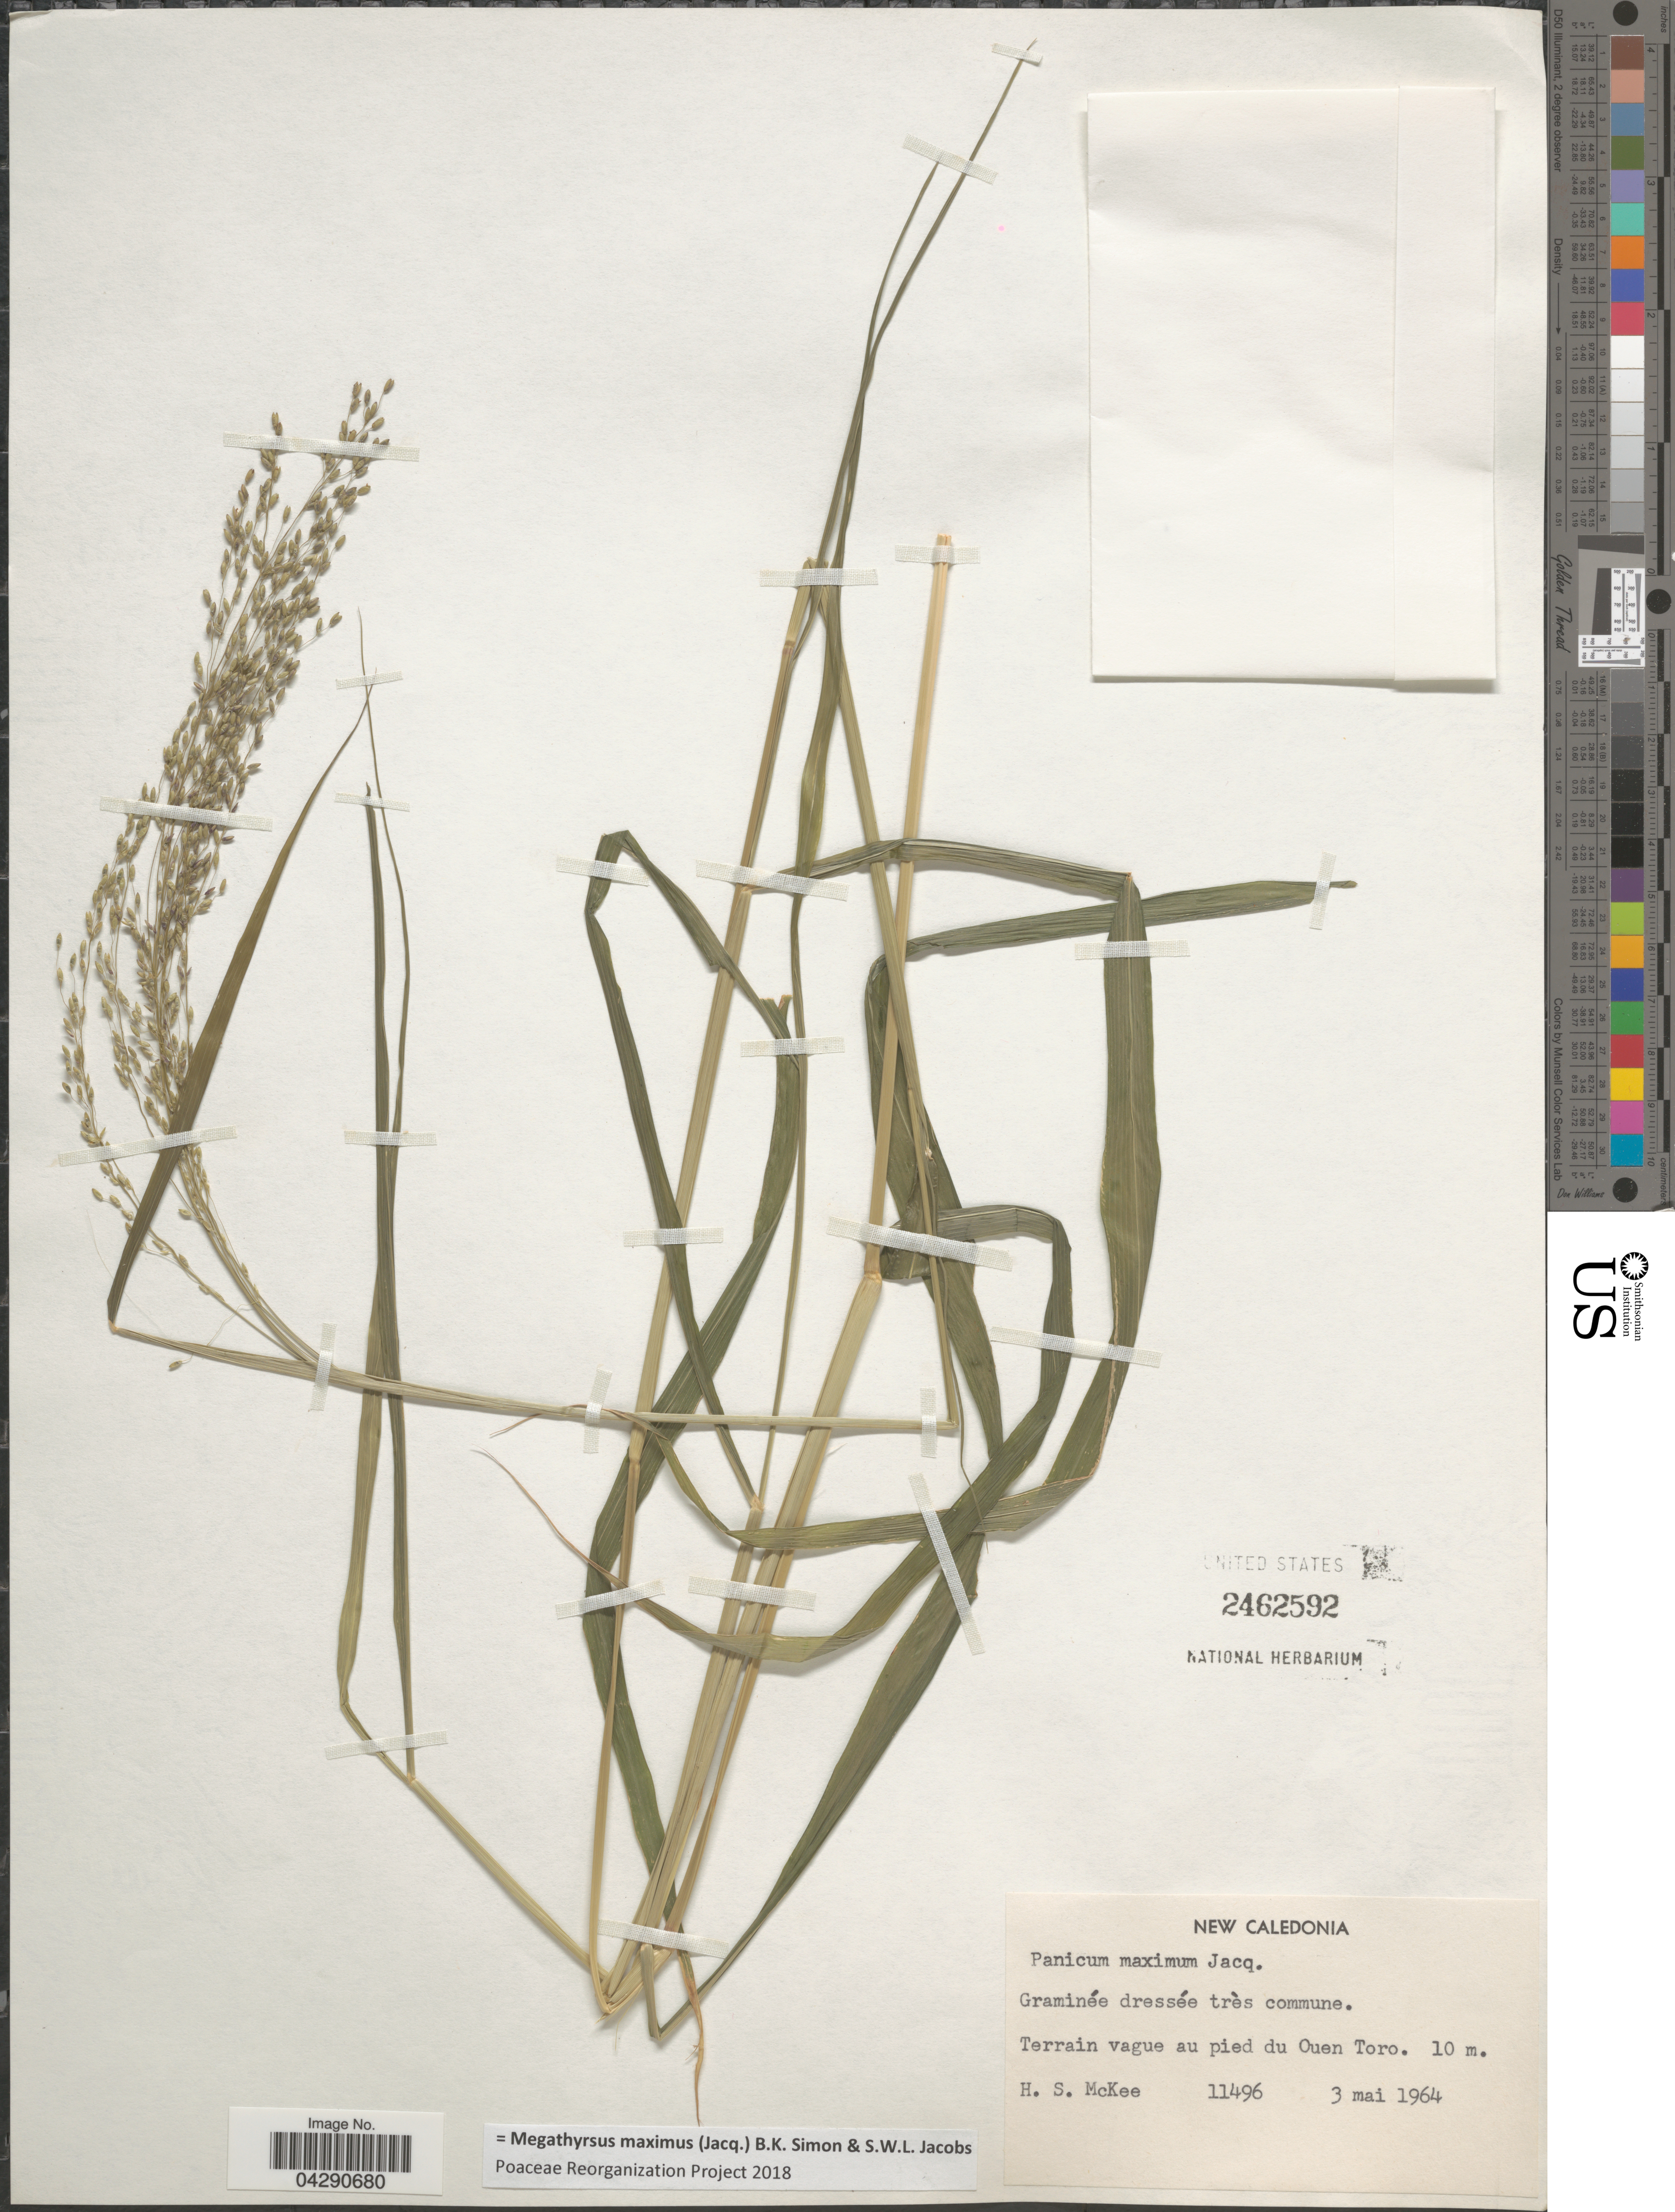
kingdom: Plantae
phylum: Tracheophyta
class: Liliopsida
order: Poales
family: Poaceae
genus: Megathyrsus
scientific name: Megathyrsus maximus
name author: (Jacq.) B.K. Simon & S.W.L. Jacobs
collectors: H. S. McKee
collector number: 11496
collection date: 1964-05-03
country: New Caledonia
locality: Terrain vague au pied du Ouen Toro.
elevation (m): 10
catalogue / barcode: US 2462592